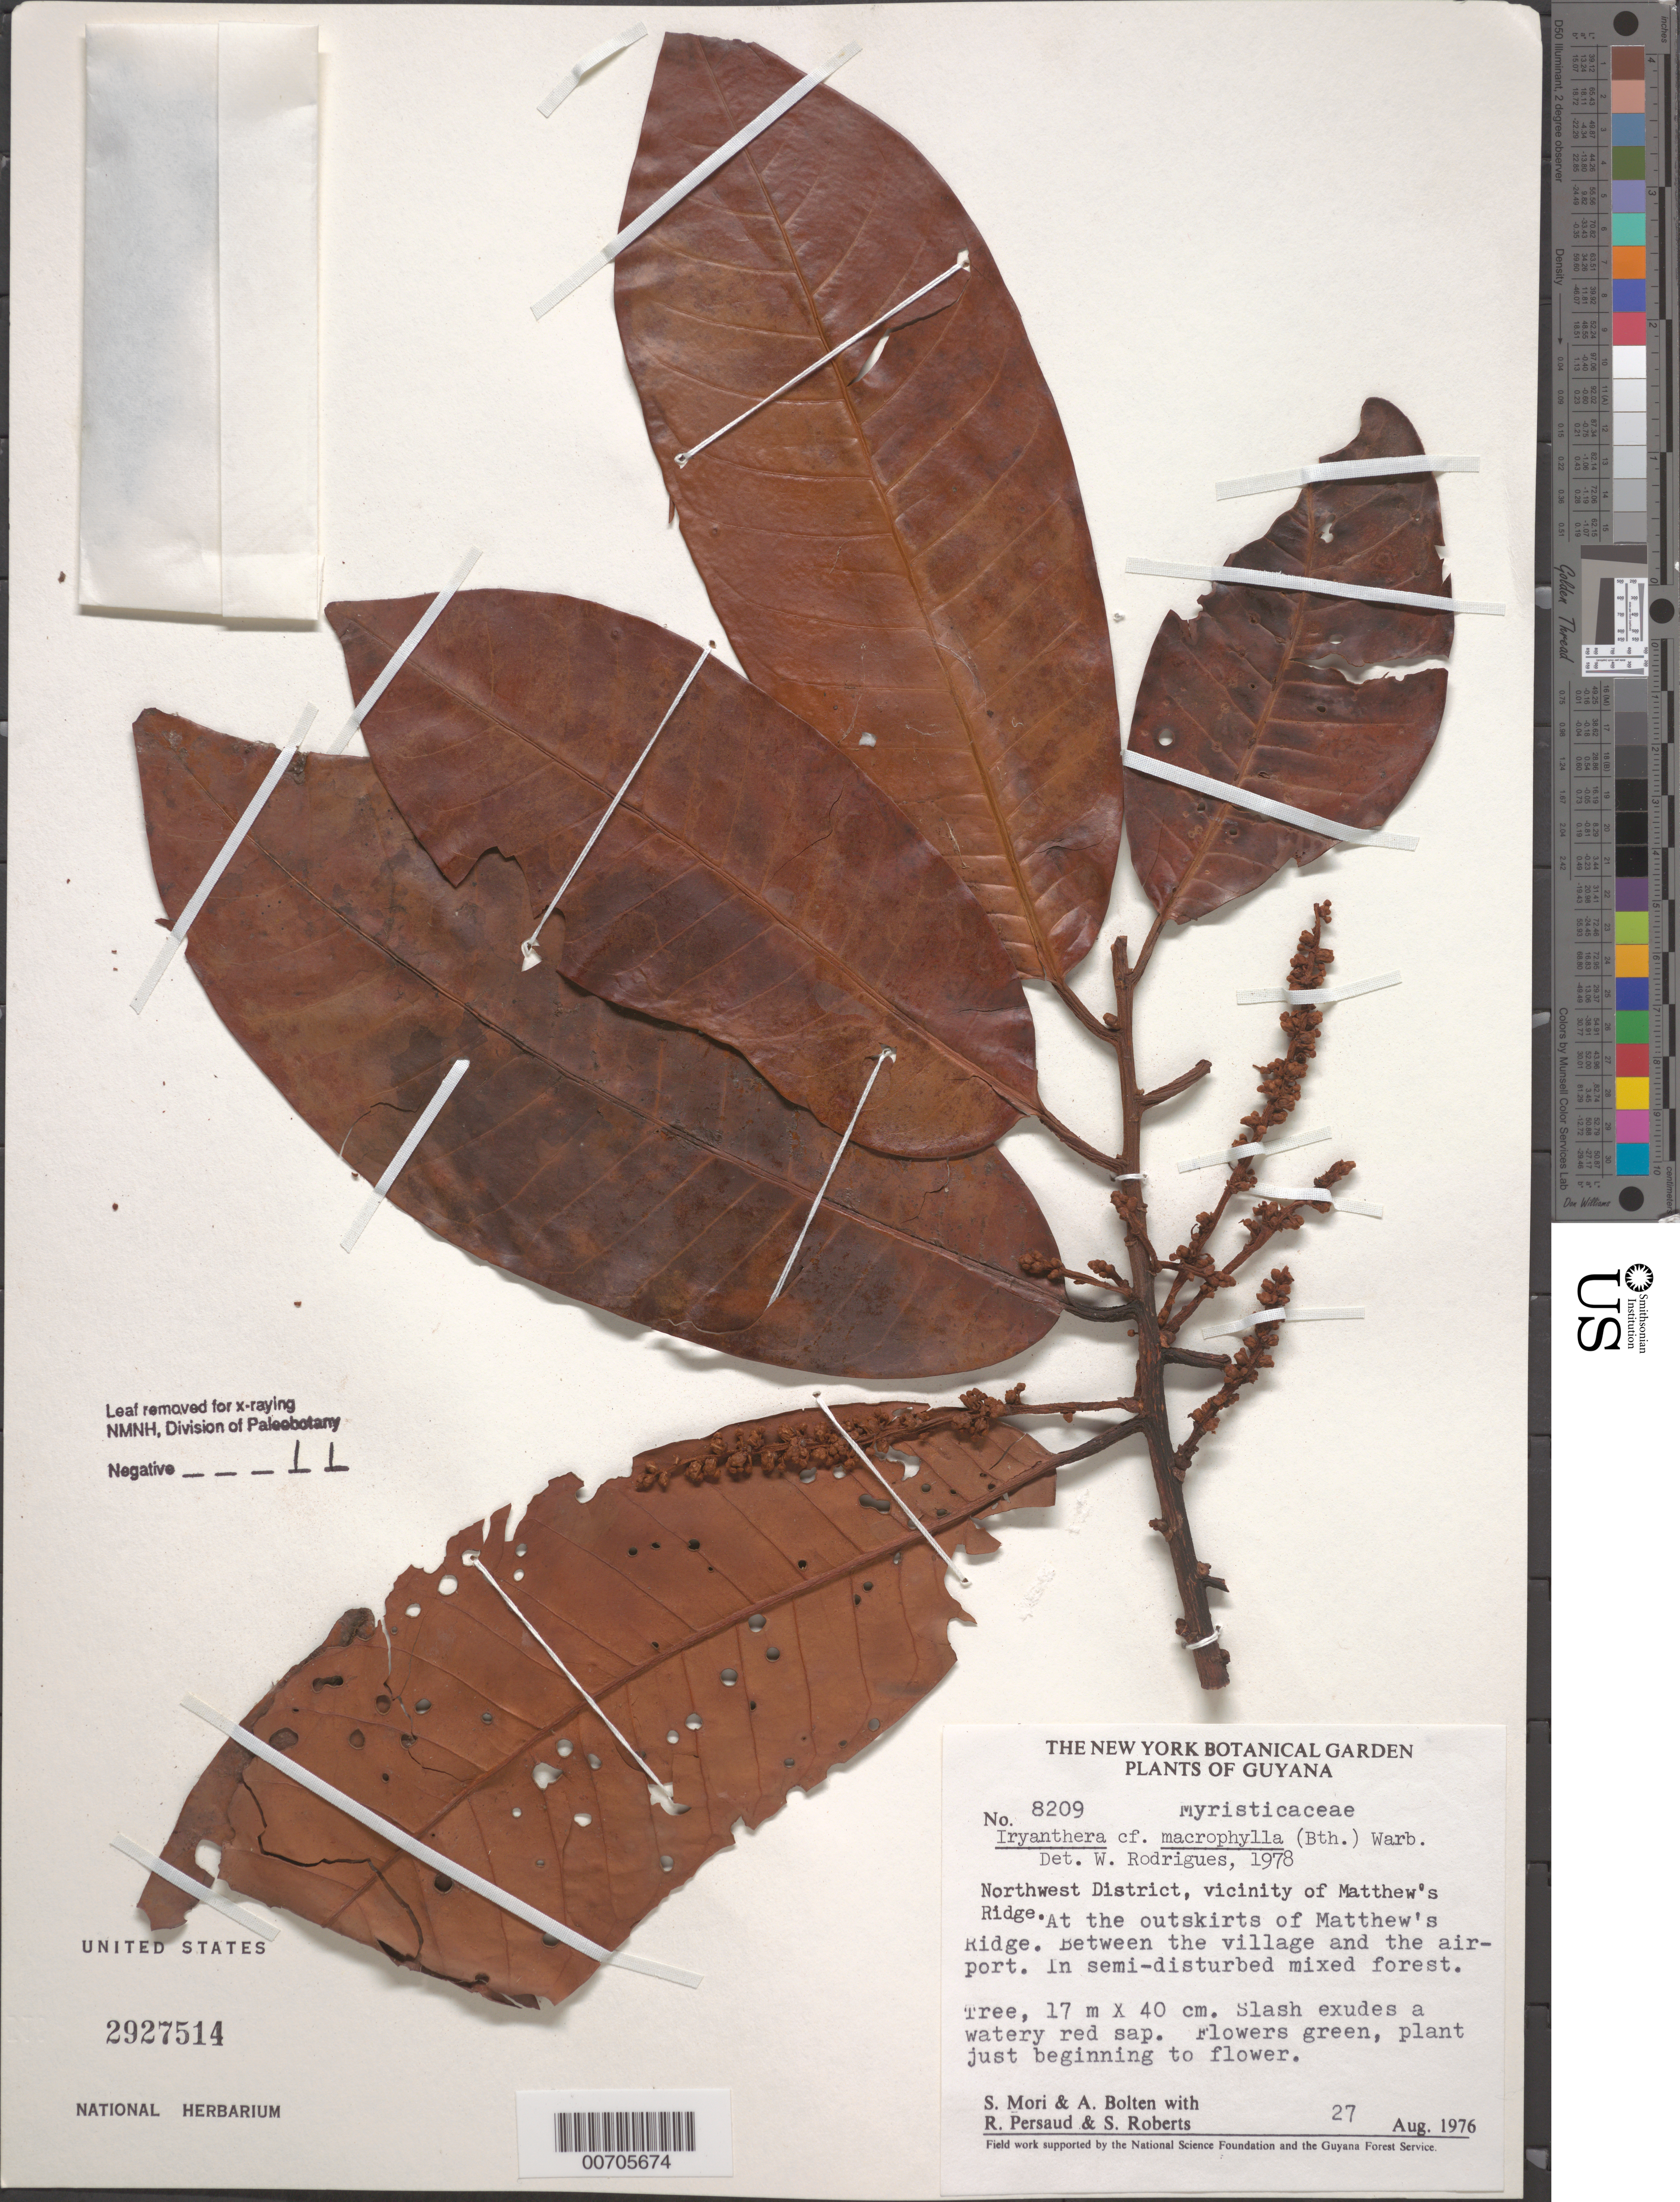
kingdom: Plantae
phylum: Tracheophyta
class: Magnoliopsida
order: Magnoliales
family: Myristicaceae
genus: Iryanthera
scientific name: Iryanthera macrophylla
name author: (Benth.) Warb.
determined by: Rodrigues, W. A.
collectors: S. Mori, A. Bolten, R. Persaud, R. Boyan, S. Roberts, R. Jugernauth & S. Dwarka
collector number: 8209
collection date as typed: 27-Aug-76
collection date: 1976-08-27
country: Guyana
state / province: Barima-Waini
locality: Matthew's Ridge, outskirts, betw. village and airport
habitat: Semi-disturbed mixed forest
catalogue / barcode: US 2927514